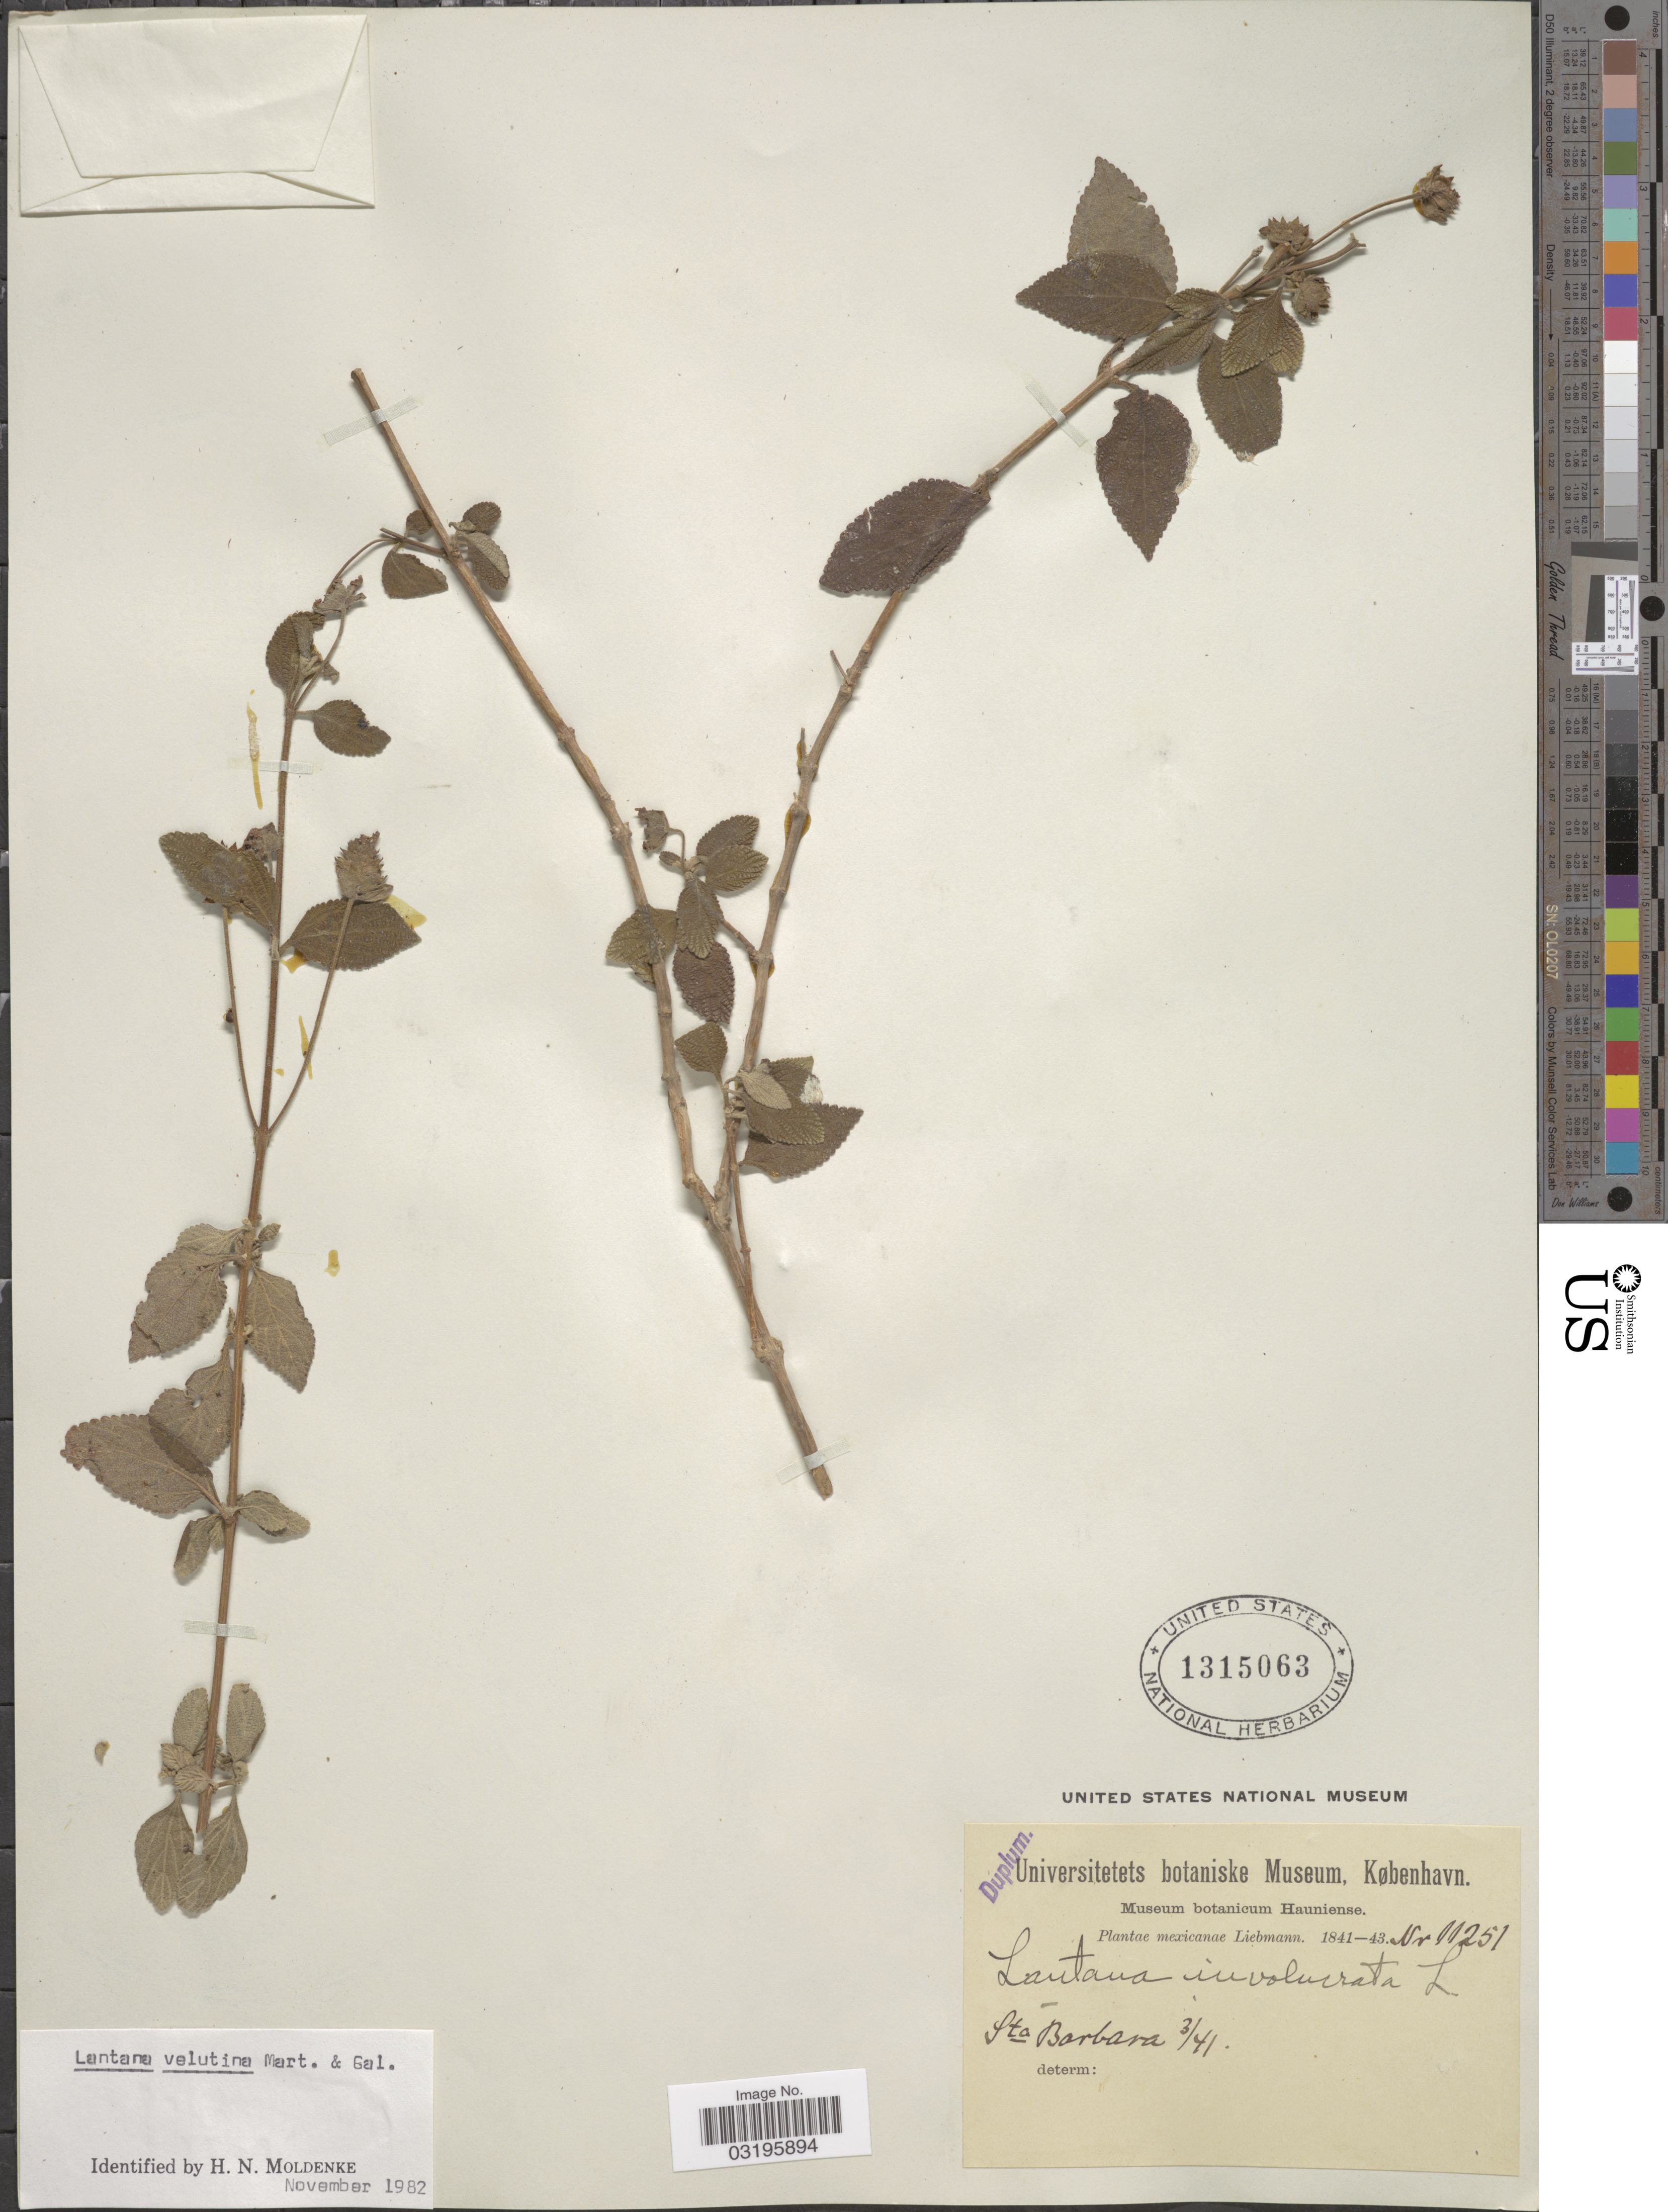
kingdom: Plantae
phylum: Tracheophyta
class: Magnoliopsida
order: Lamiales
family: Verbenaceae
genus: Lantana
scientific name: Lantana velutina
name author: M. Martens & Galeotti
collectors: Liebmann, --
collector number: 11251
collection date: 1841-03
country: Mexico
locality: Sta. Barbara.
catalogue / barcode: US 1315063